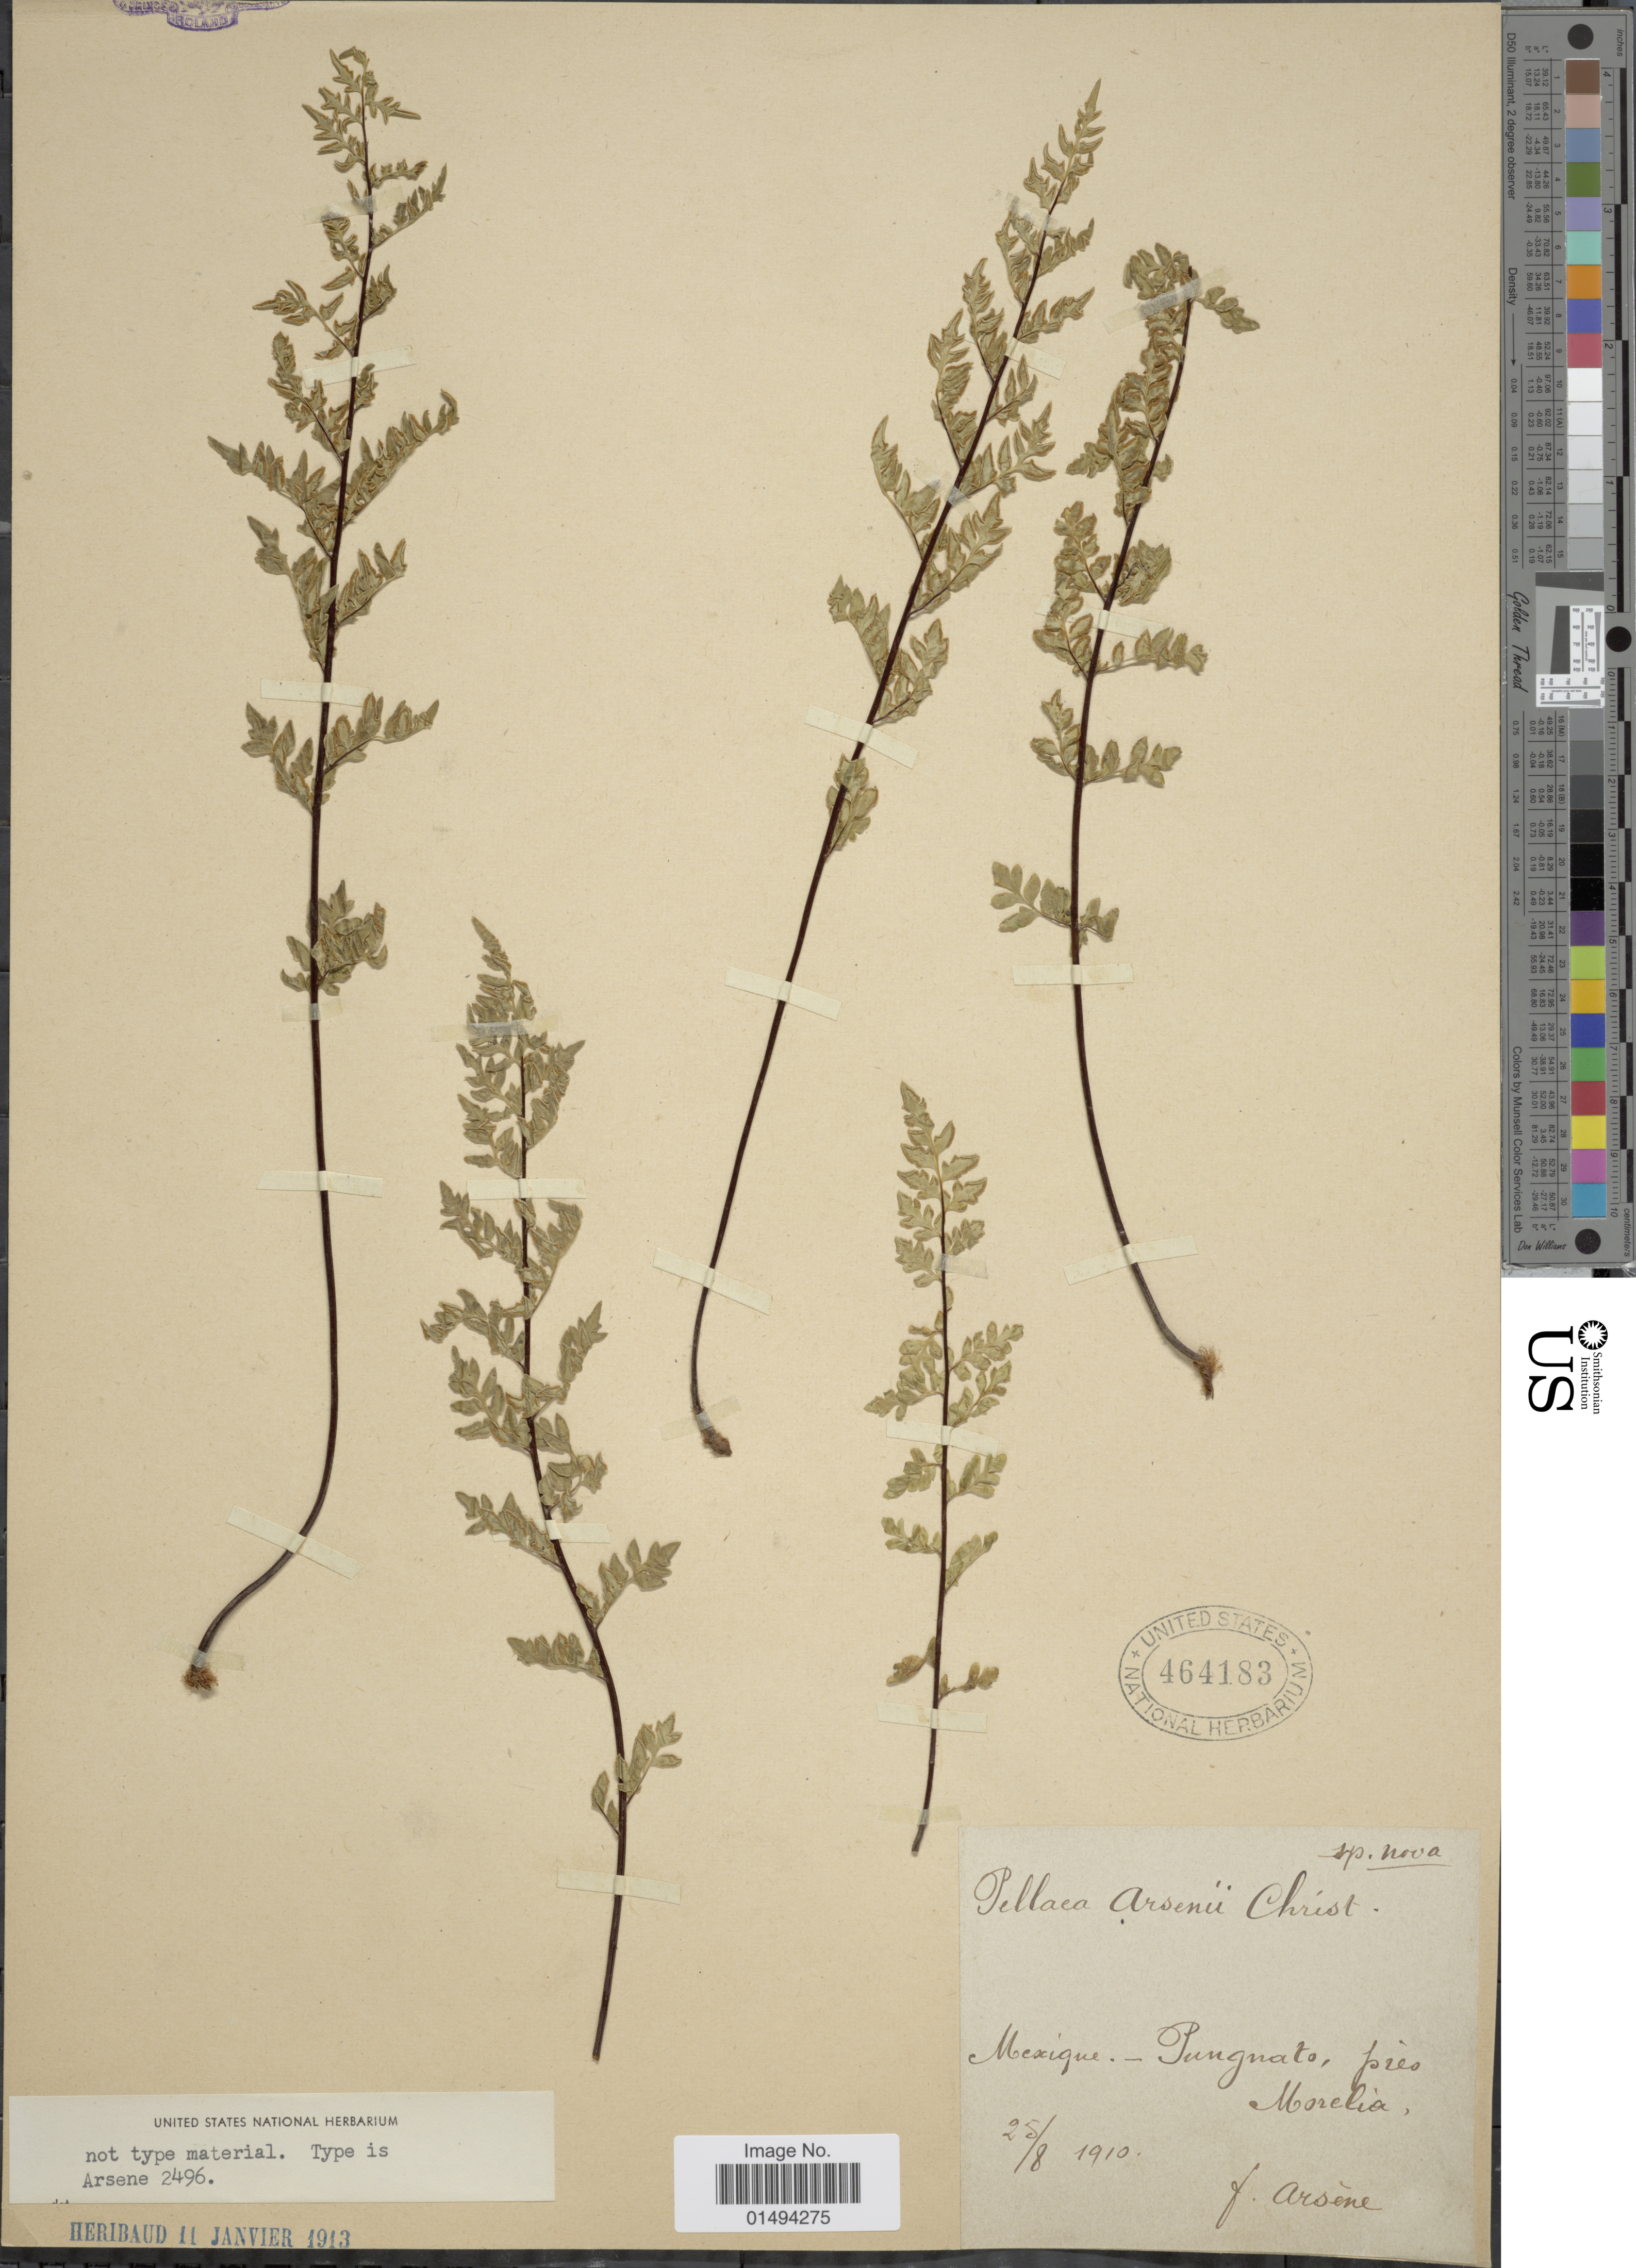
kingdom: Plantae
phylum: Tracheophyta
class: Polypodiopsida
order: Polypodiales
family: Pteridaceae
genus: Myriopteris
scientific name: Myriopteris allosuroides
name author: (Mett.) Grusz & Windham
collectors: F. Arsène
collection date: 1910-08-25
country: Mexico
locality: Pungnto, pres Morelia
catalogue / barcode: US 464183